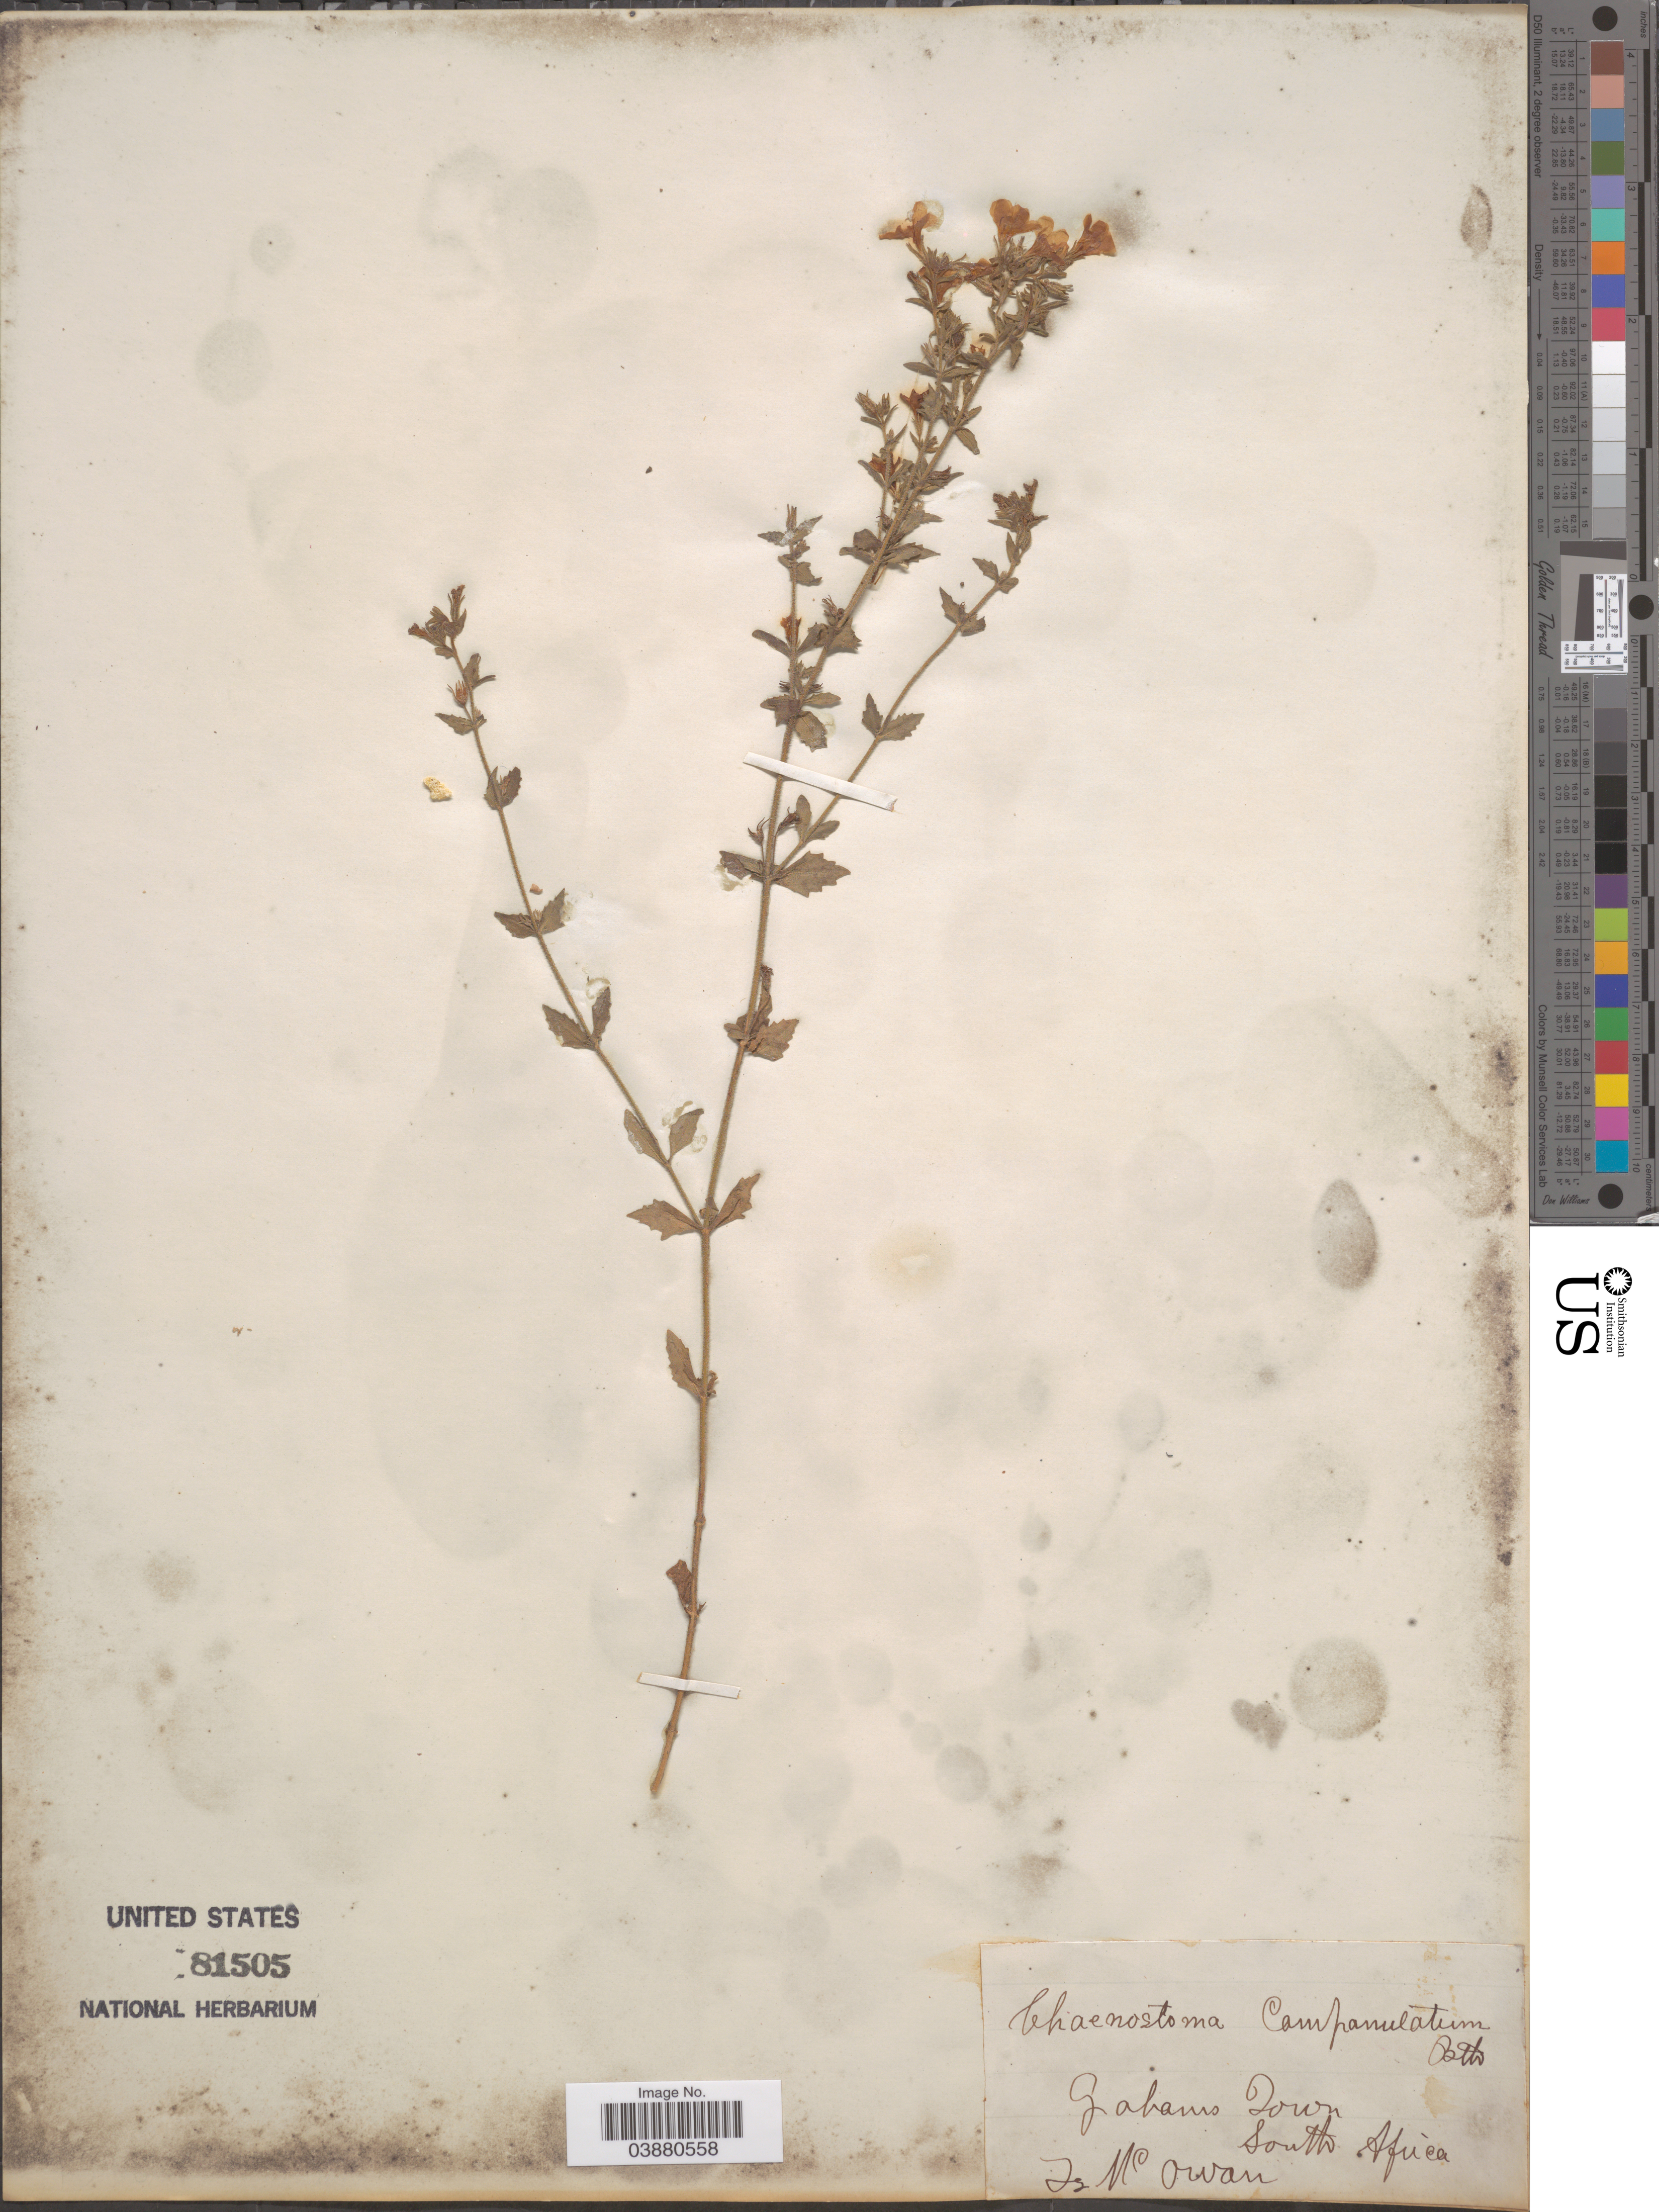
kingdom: Plantae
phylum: Tracheophyta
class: Magnoliopsida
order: Lamiales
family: Scrophulariaceae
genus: Sutera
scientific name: Sutera campanulata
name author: (Benth.) Kuntze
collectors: M. Owan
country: South Africa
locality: Grahams Town.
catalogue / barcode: US 81505